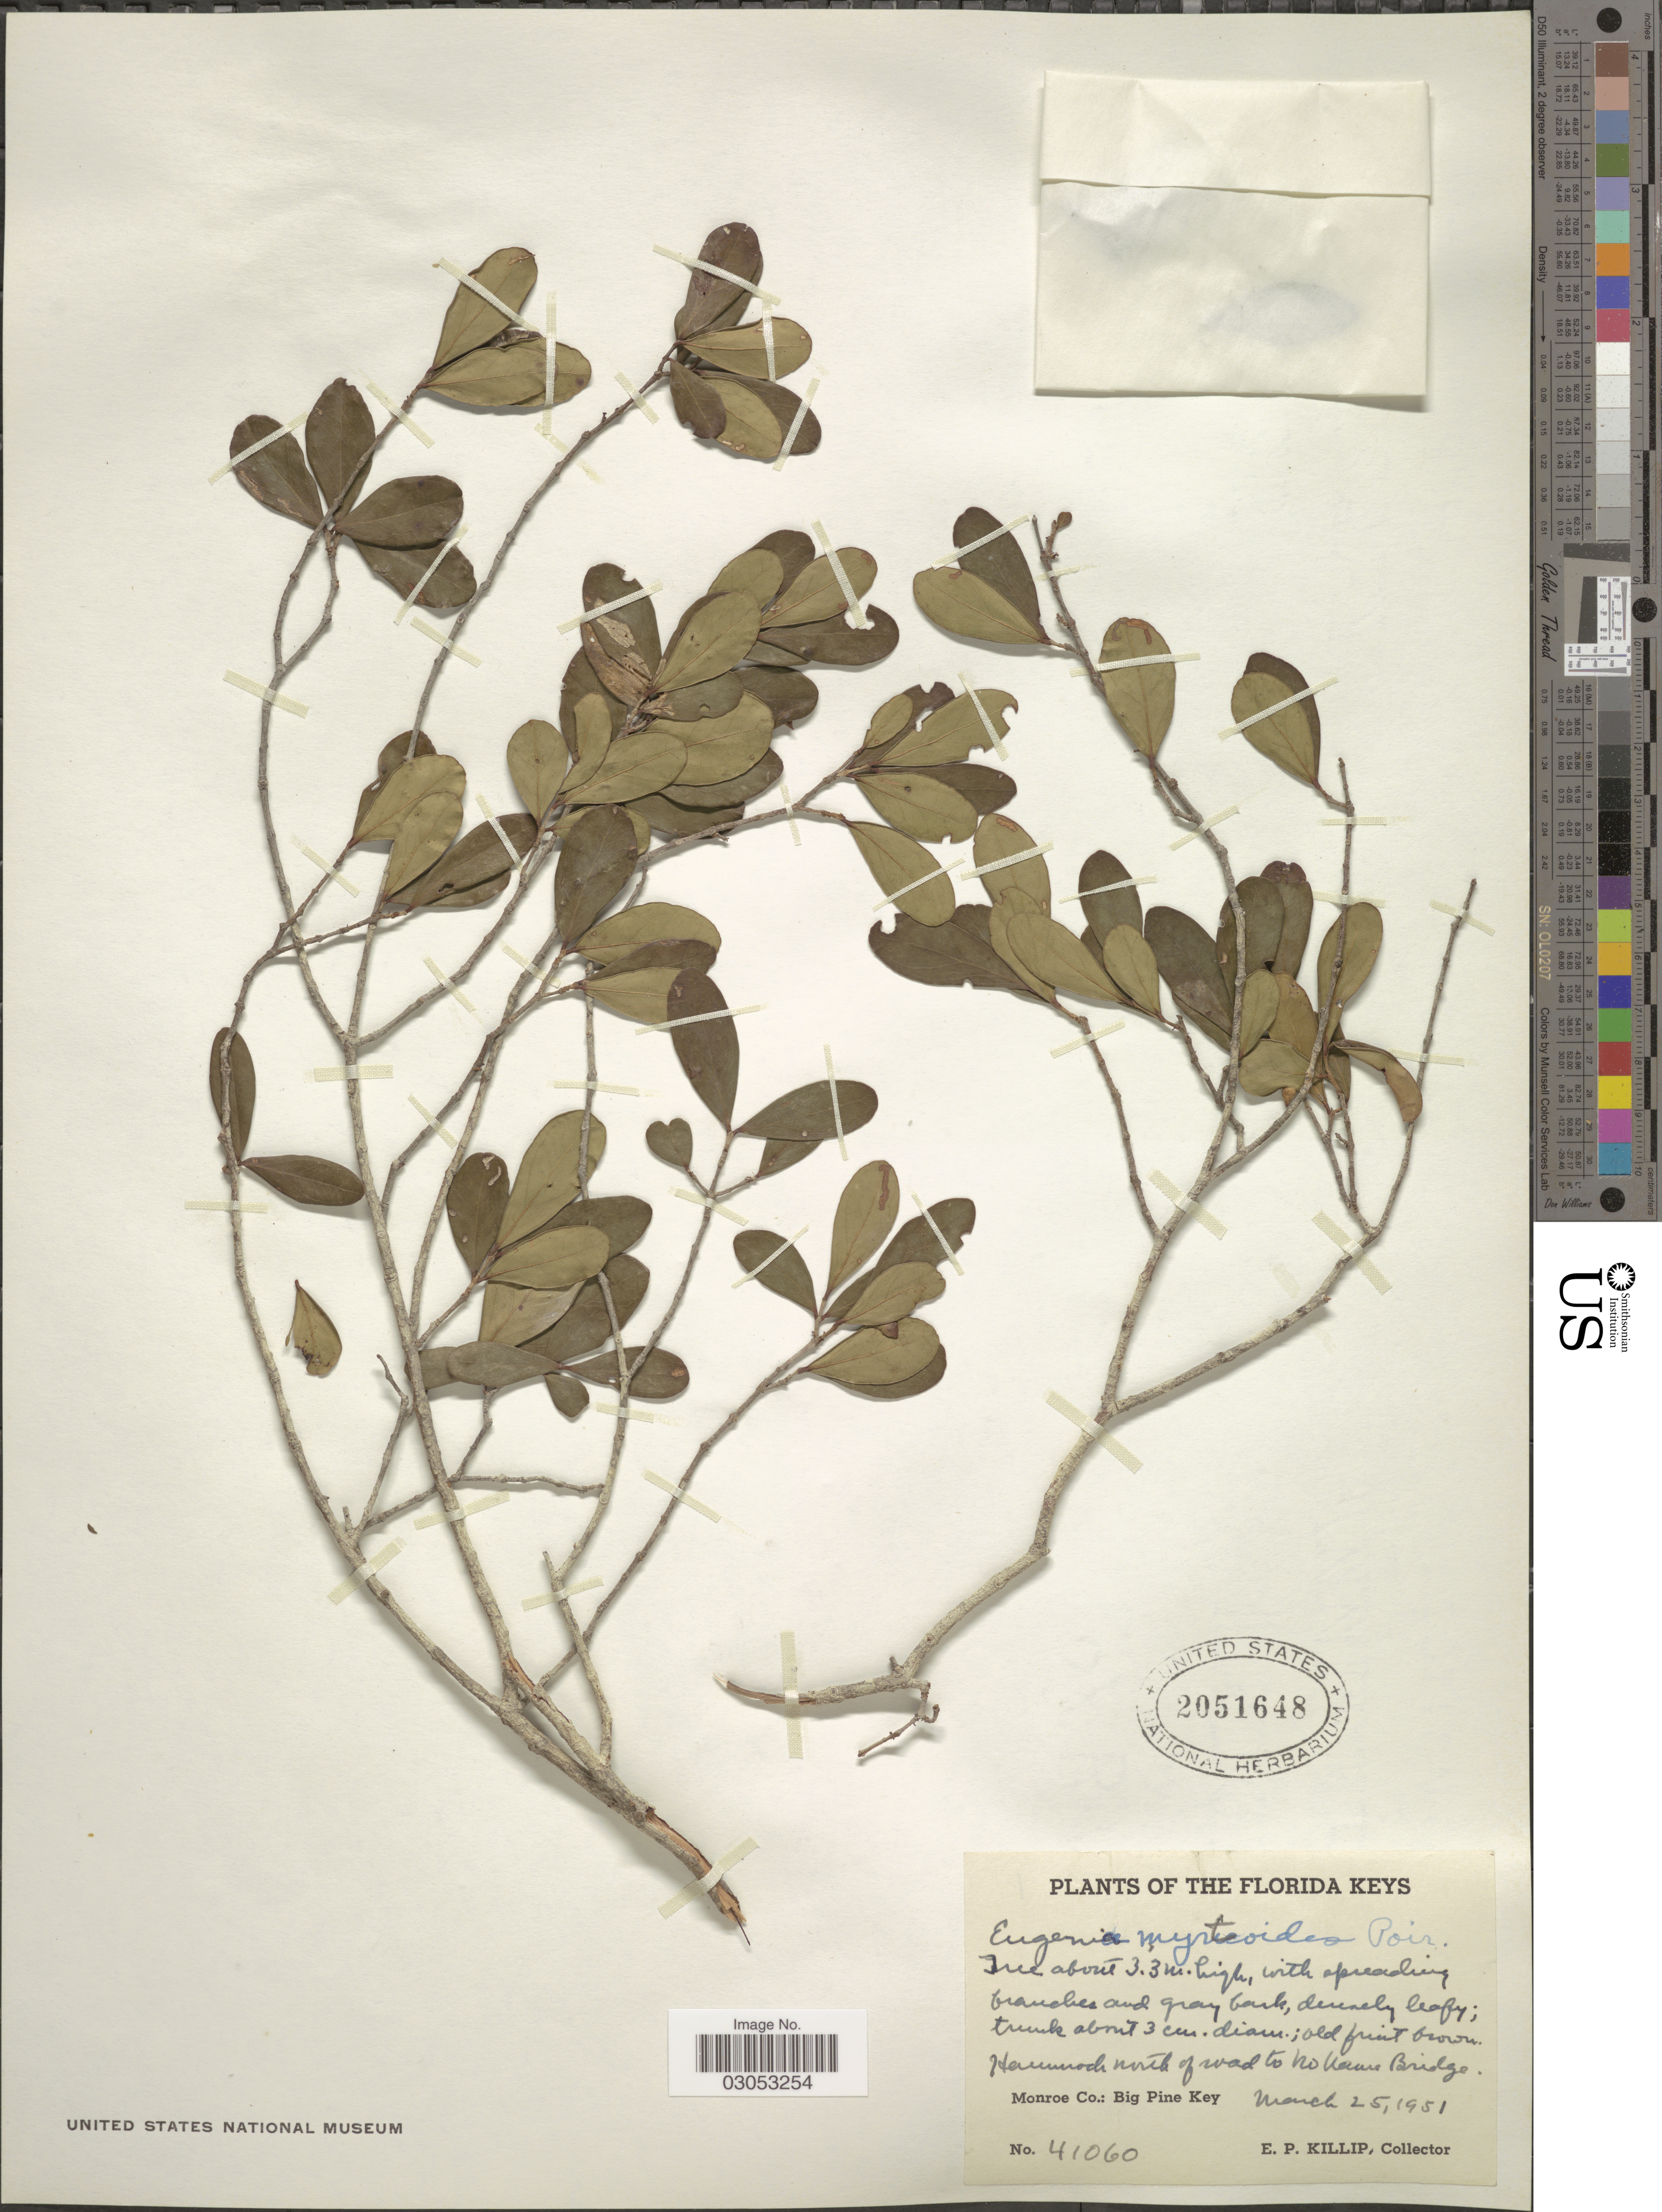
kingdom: Plantae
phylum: Tracheophyta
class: Magnoliopsida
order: Myrtales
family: Myrtaceae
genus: Eugenia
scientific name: Eugenia foetida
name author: Pers.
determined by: Strong, Mark T., (BOT), Smithsonian Institution - National Museum of Natural History (UNITED STATES)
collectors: E. P. Killip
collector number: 41060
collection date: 1951-03-25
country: United States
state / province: Florida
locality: The Florida Keys, Hammock north of road to No Name Bridge, Monroe Co.: Big Pine Key.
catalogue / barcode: US 2051648